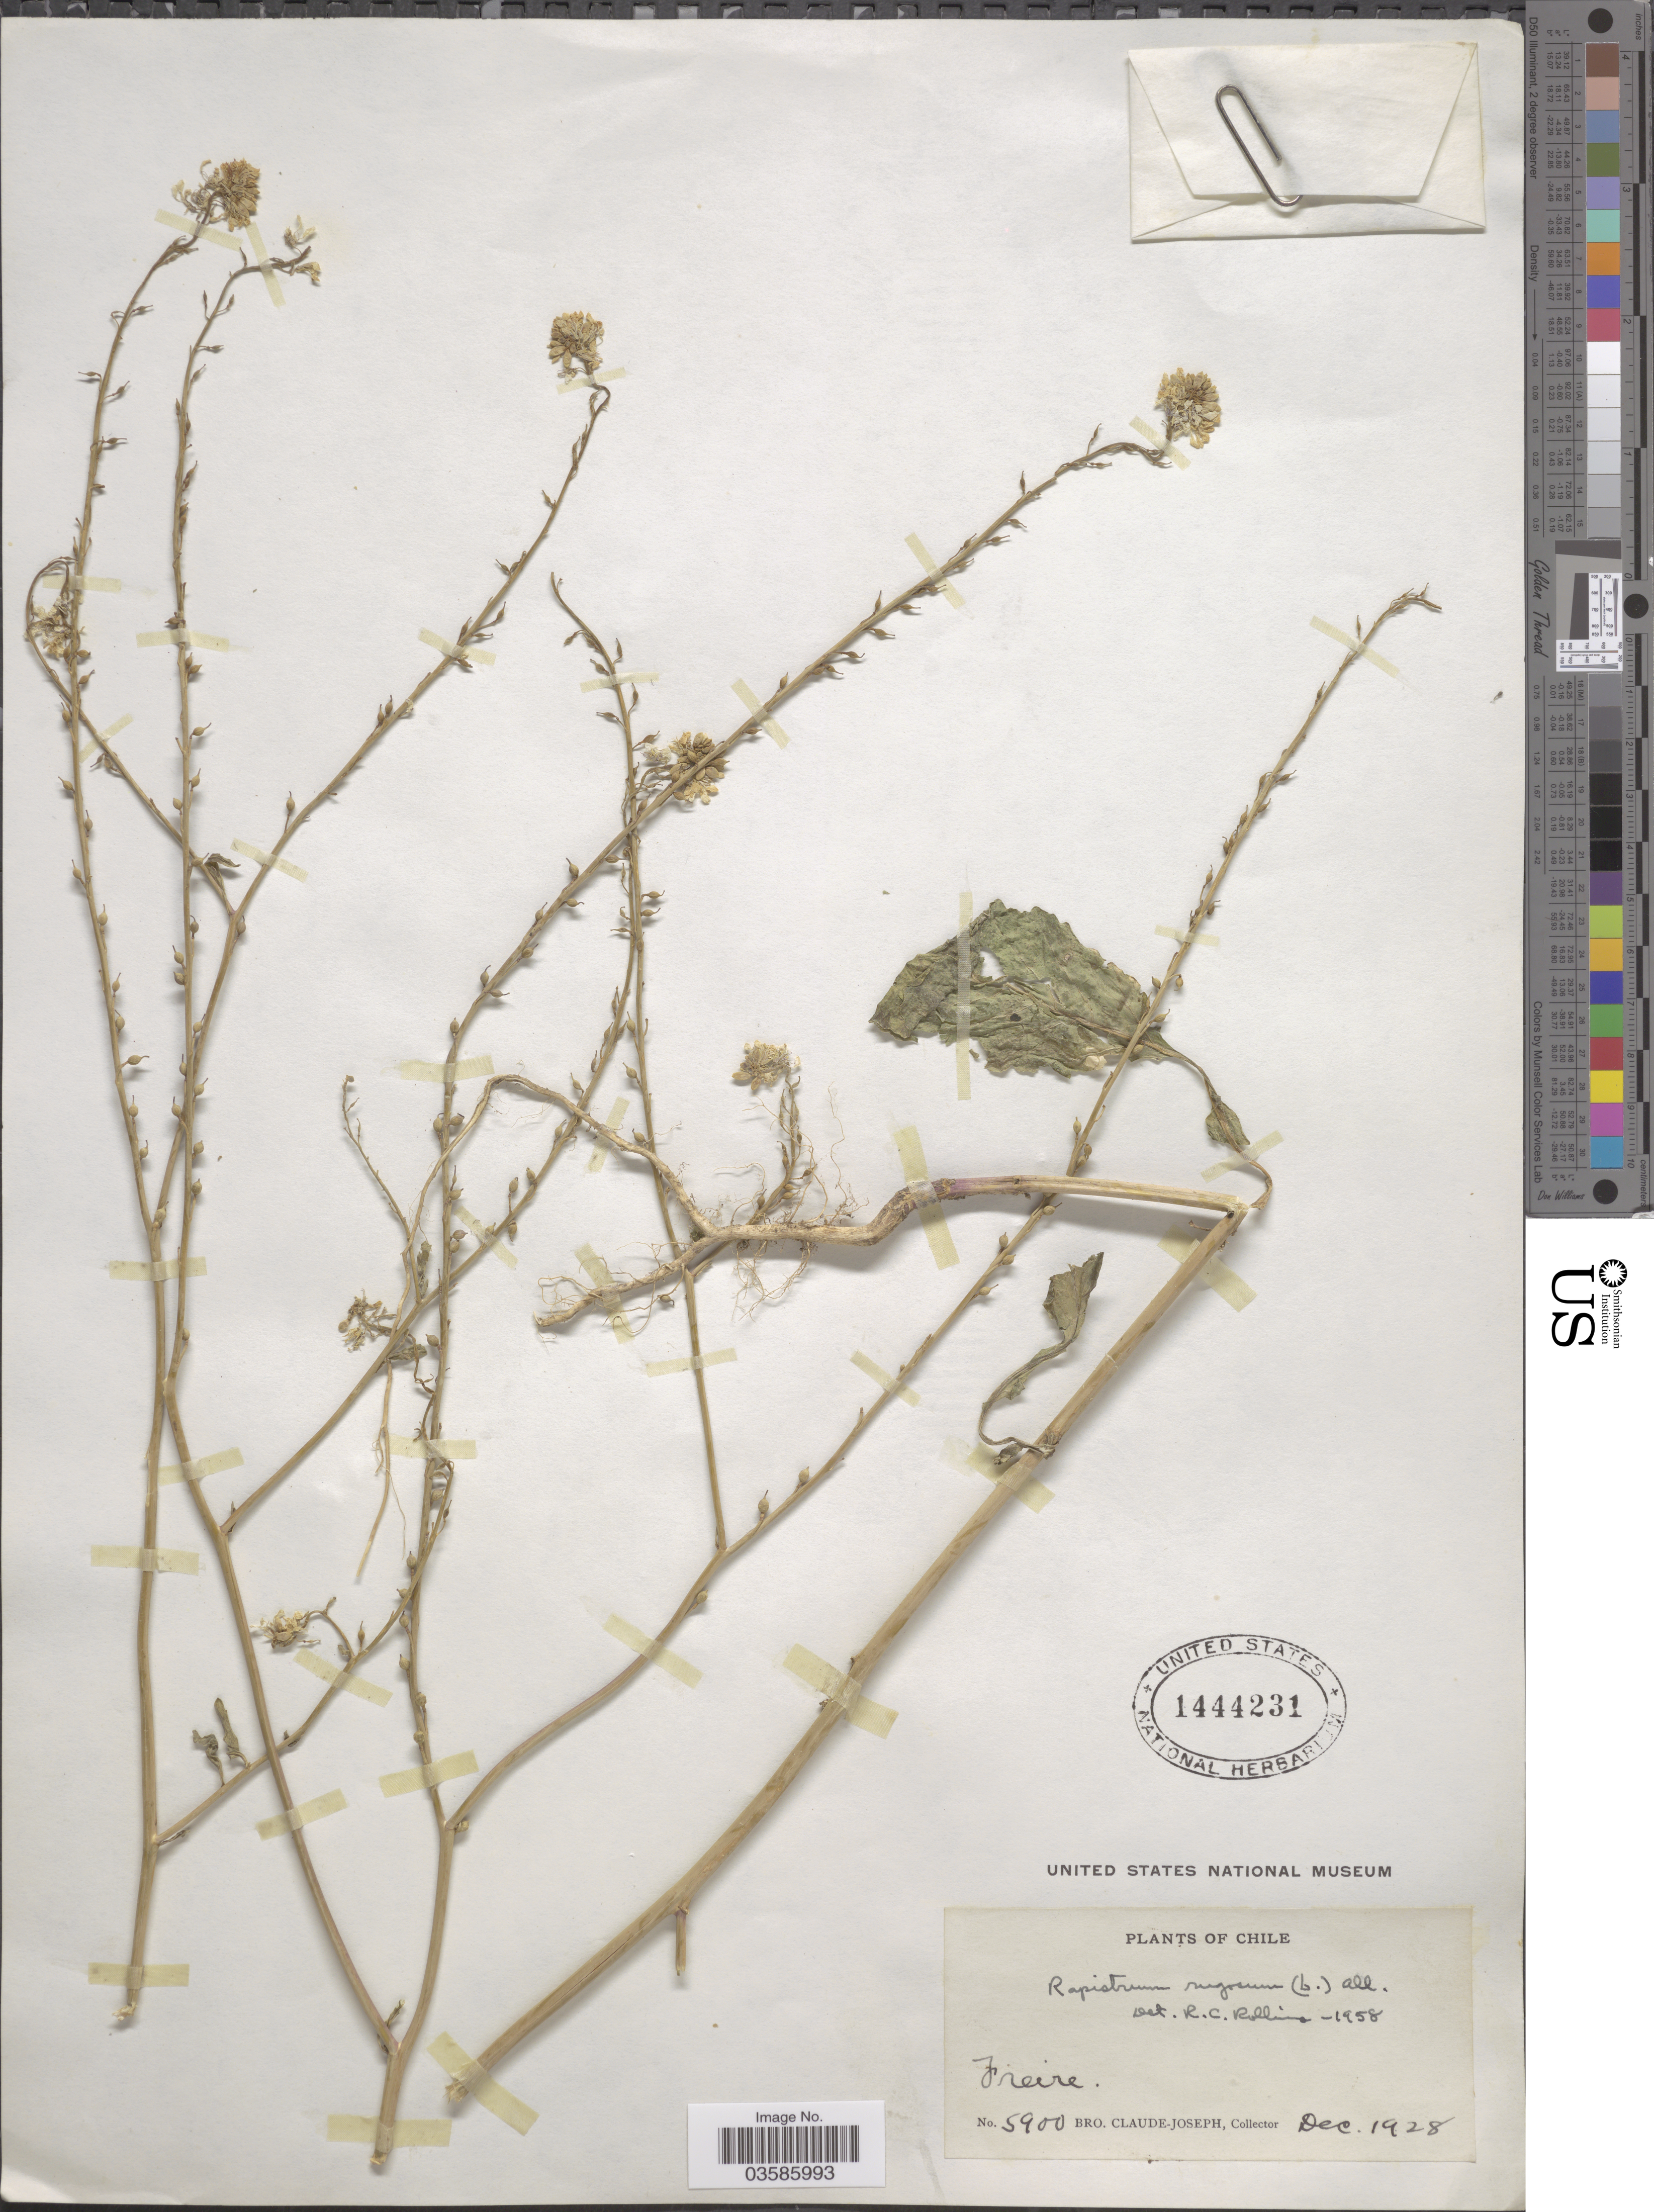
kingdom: Plantae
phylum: Tracheophyta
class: Magnoliopsida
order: Brassicales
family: Brassicaceae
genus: Rapistrum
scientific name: Rapistrum rugosum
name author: (L.) All.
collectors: Bro. Claude-Joseph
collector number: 5900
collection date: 1928-12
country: Chile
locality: Freire.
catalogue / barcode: US 1444231